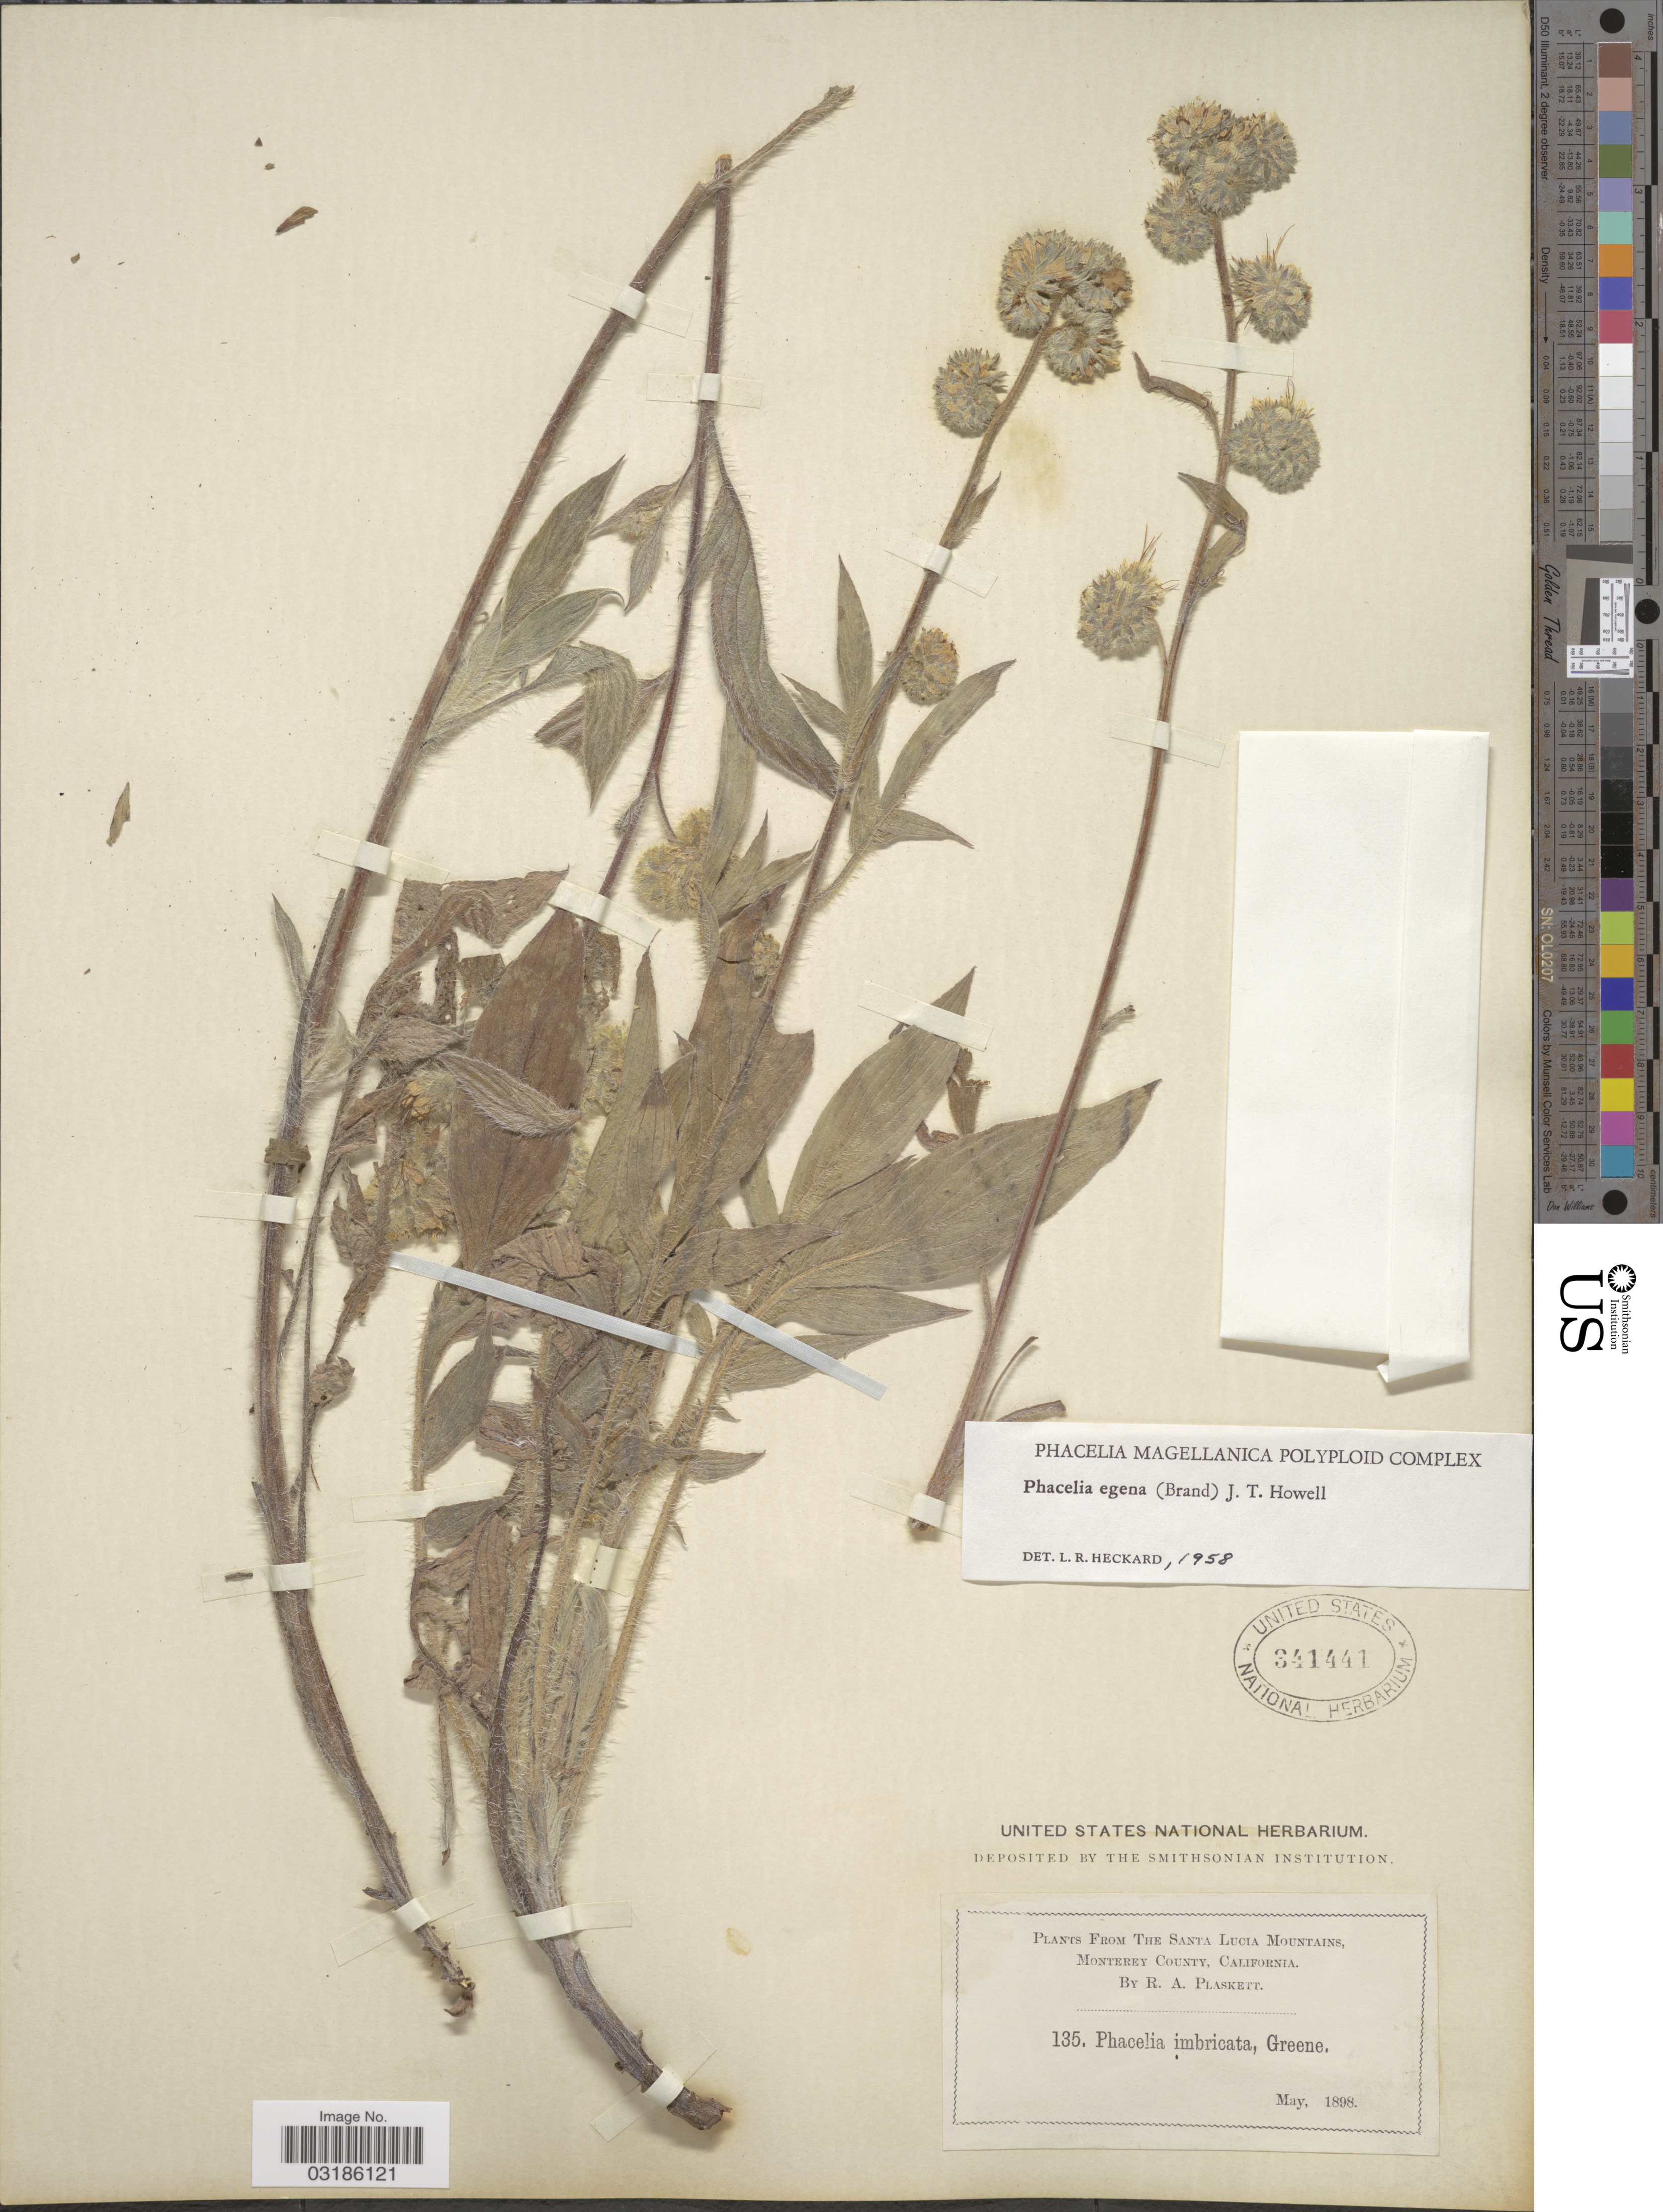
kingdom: Plantae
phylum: Tracheophyta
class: Magnoliopsida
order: Boraginales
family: Hydrophyllaceae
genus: Phacelia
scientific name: Phacelia egena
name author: (Brand) Howell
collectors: R. Plaskett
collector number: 135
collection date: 1898-05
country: United States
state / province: California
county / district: Monterey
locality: The Santa Lucia Mountains. Monterey County.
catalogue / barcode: US 341441